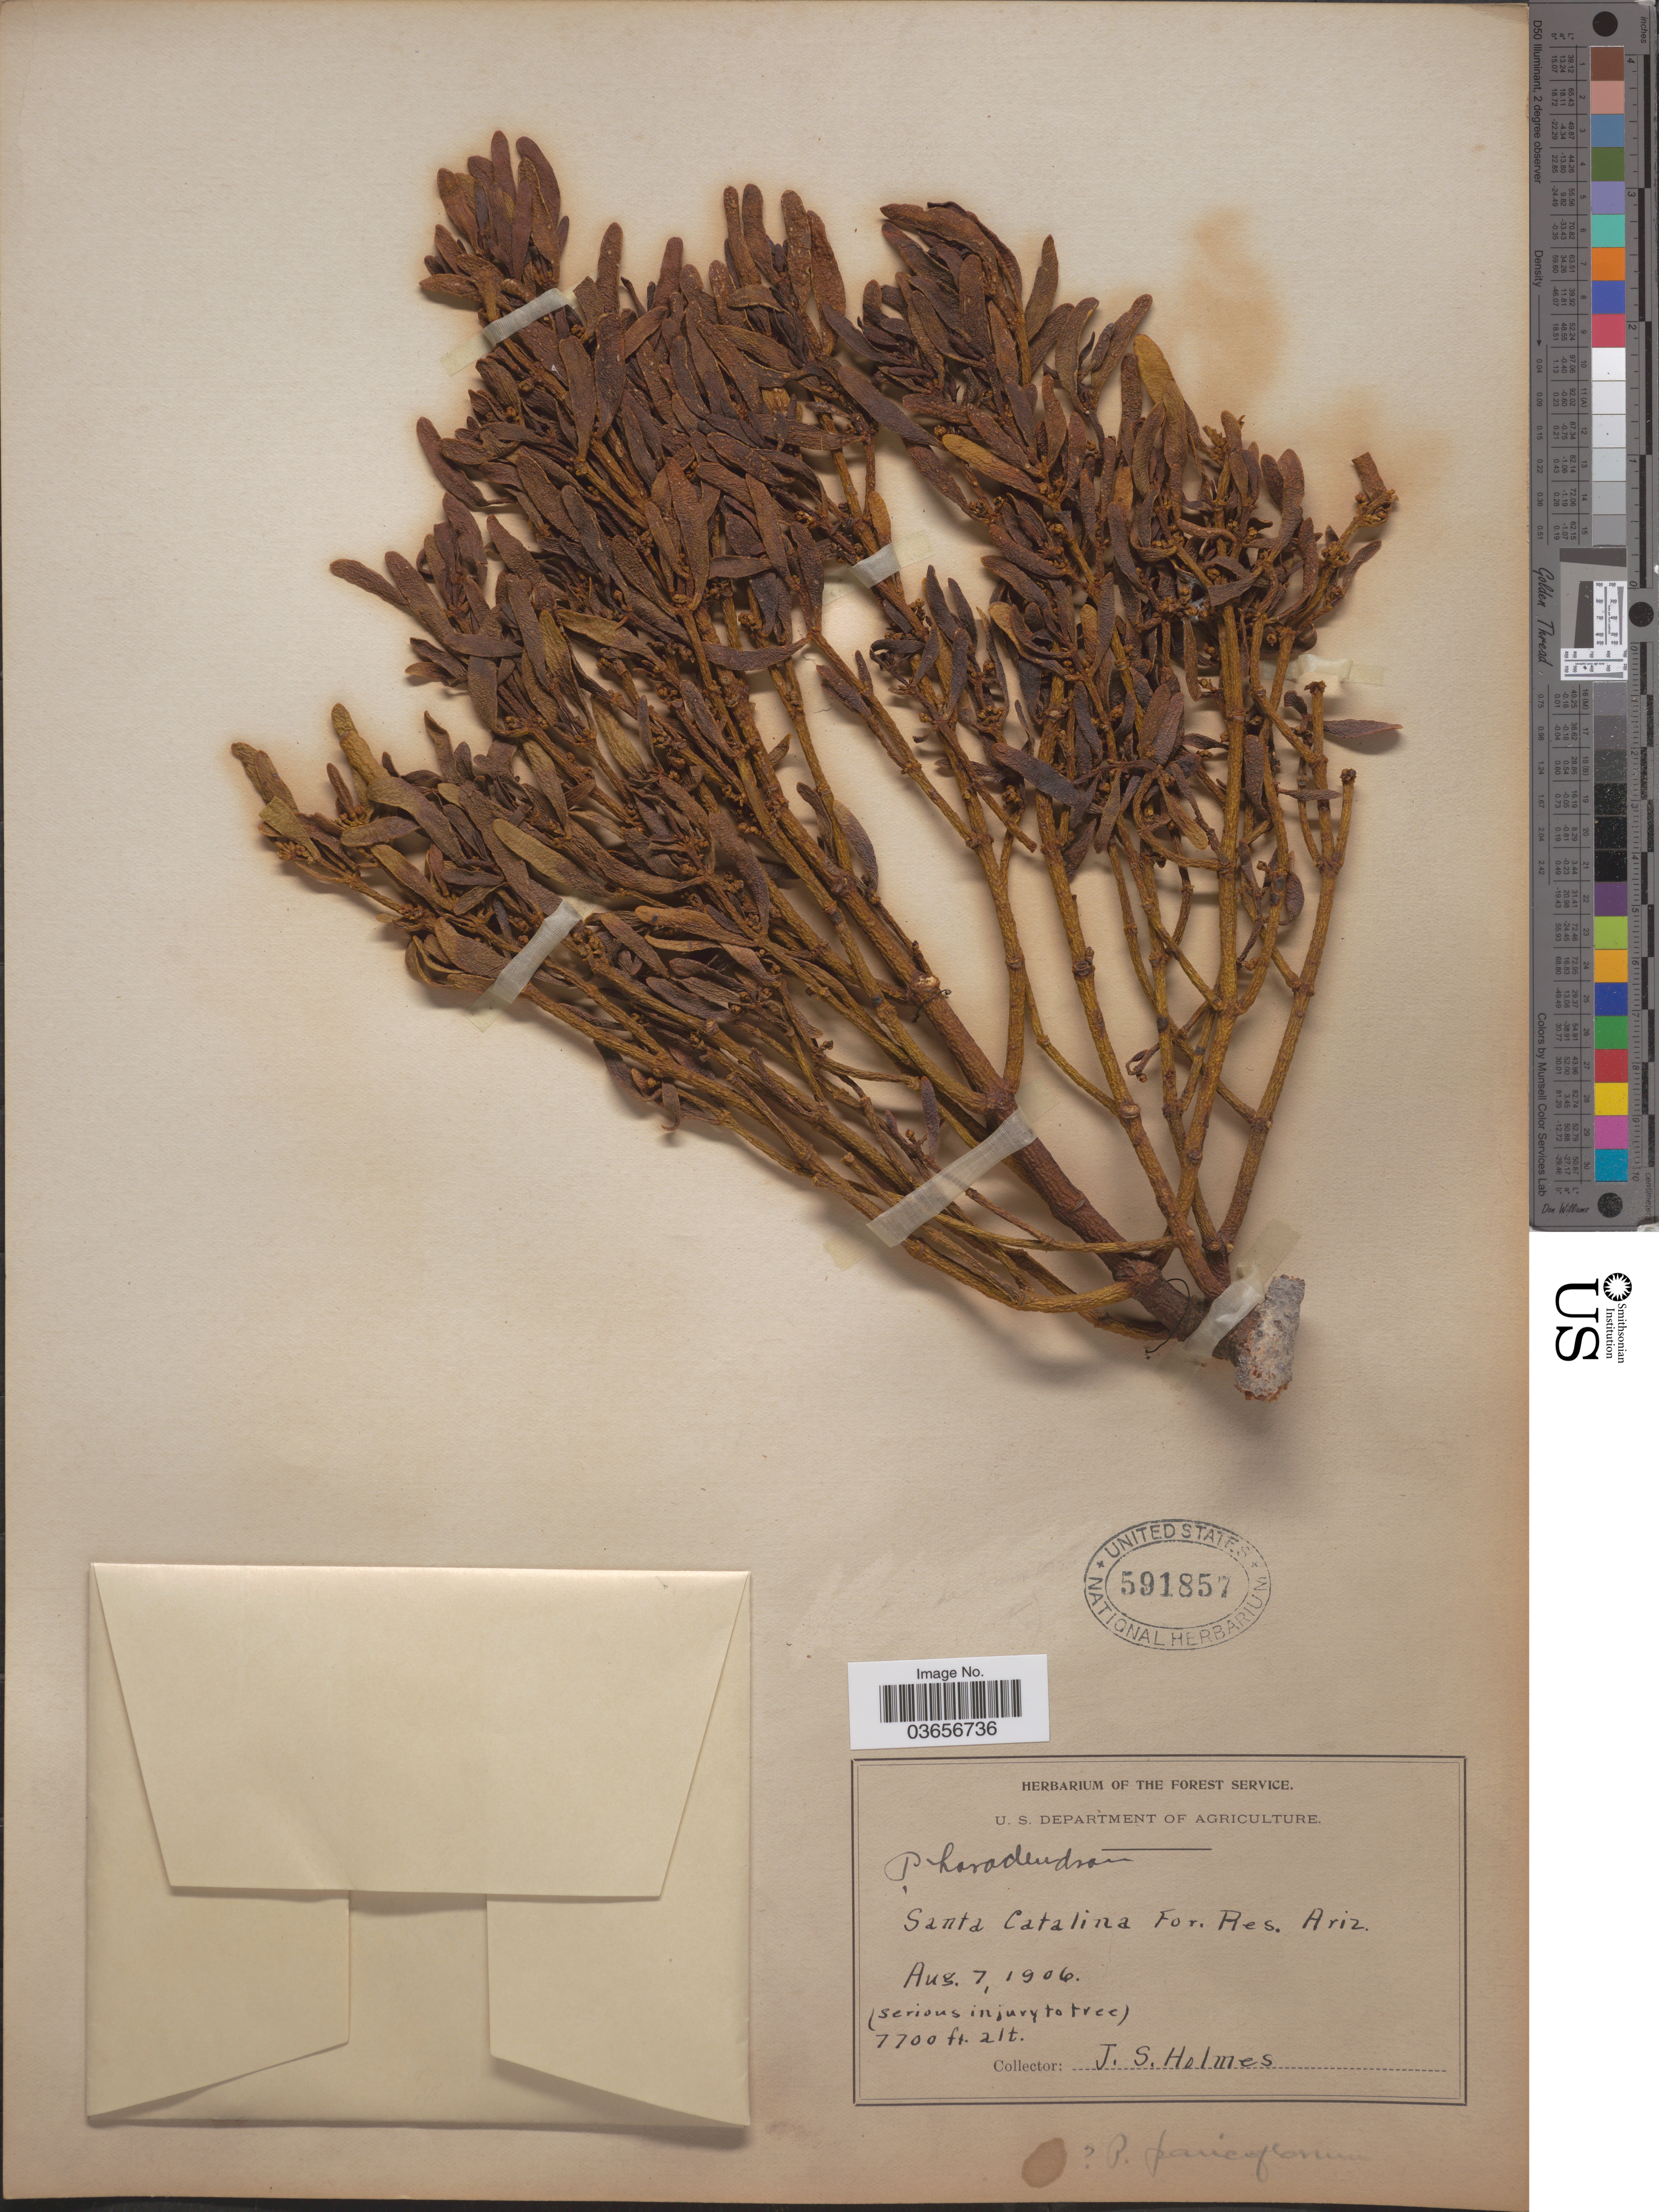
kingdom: Plantae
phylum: Tracheophyta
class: Magnoliopsida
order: Santalales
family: Viscaceae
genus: Phoradendron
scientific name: Phoradendron bolleanum var. pauciflorum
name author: (Torr.) Fosberg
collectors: J. Holmes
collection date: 1906-08-07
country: United States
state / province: Arizona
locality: Santa Catalina For. Res.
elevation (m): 2347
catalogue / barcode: US 591857